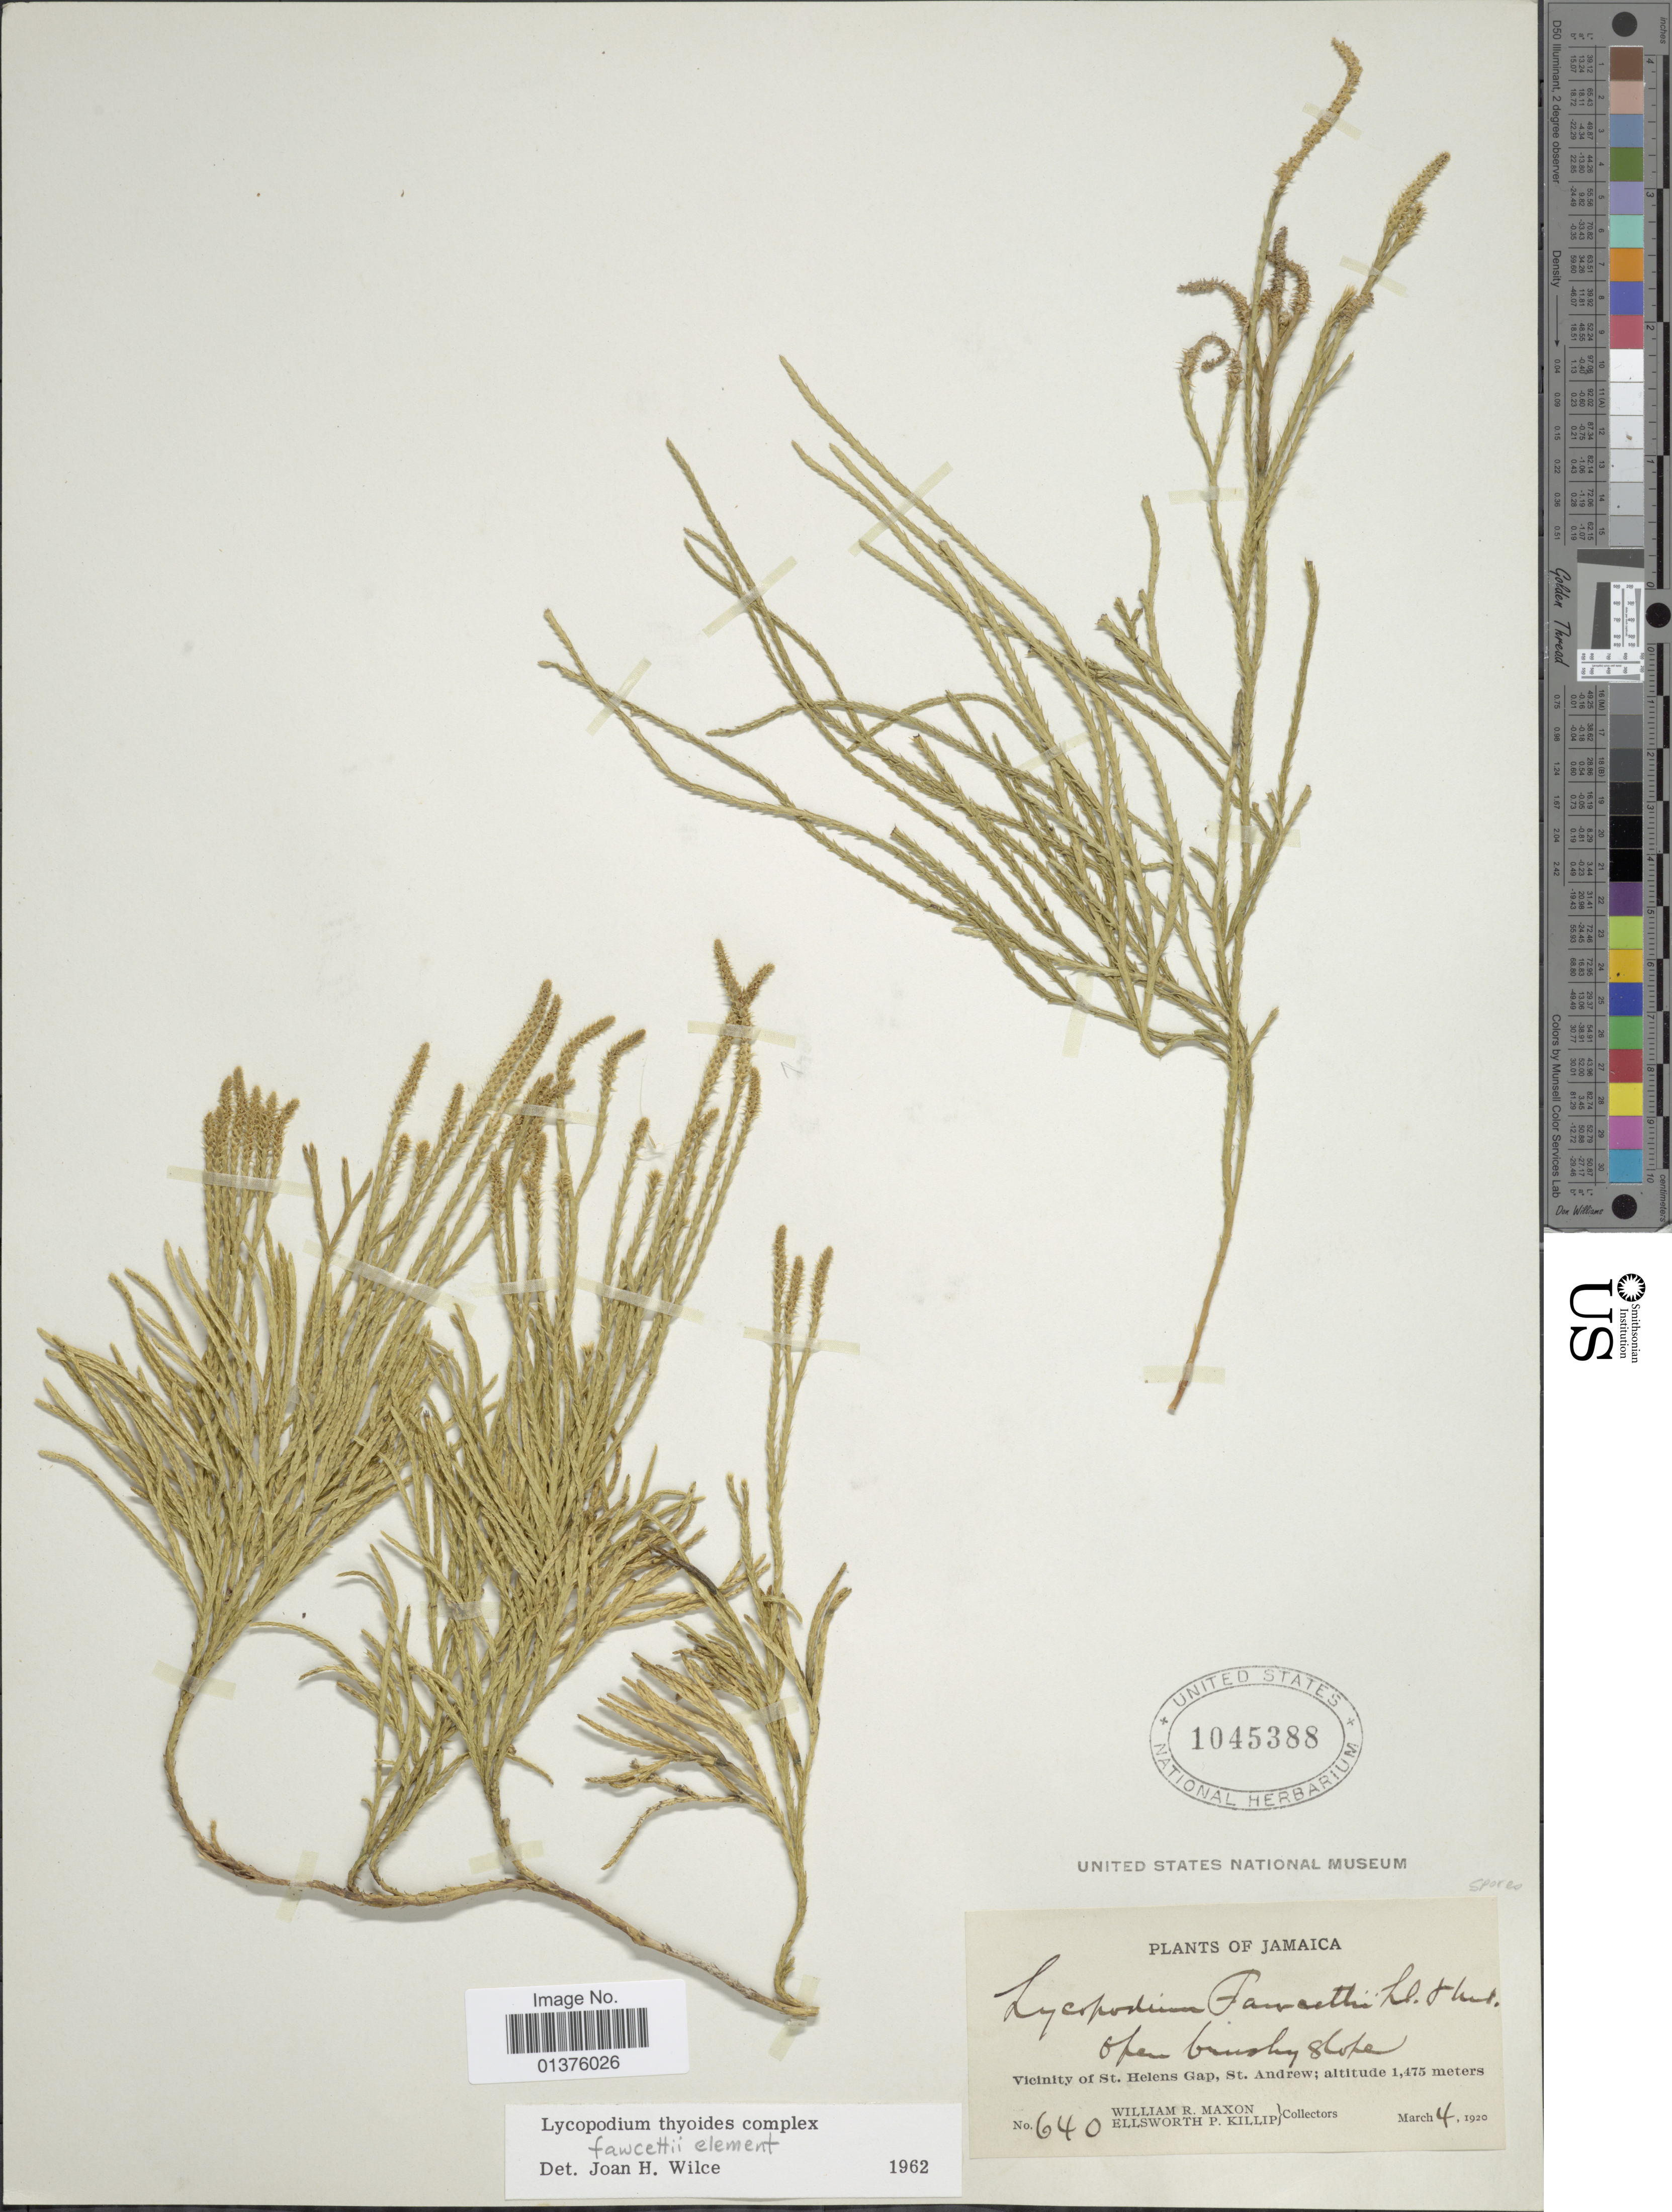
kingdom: Plantae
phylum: Tracheophyta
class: Lycopodiopsida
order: Lycopodiales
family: Lycopodiaceae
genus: Diphasiastrum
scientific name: Diphasiastrum thyoides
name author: (Humb. & Bonpl. ex Willd.) Holub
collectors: W. R. Maxon & E. P. Killip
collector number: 640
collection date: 1920-03-04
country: Jamaica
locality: Vicinity of St. Helens Gap,St. Andrew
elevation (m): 1475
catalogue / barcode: US 1045388